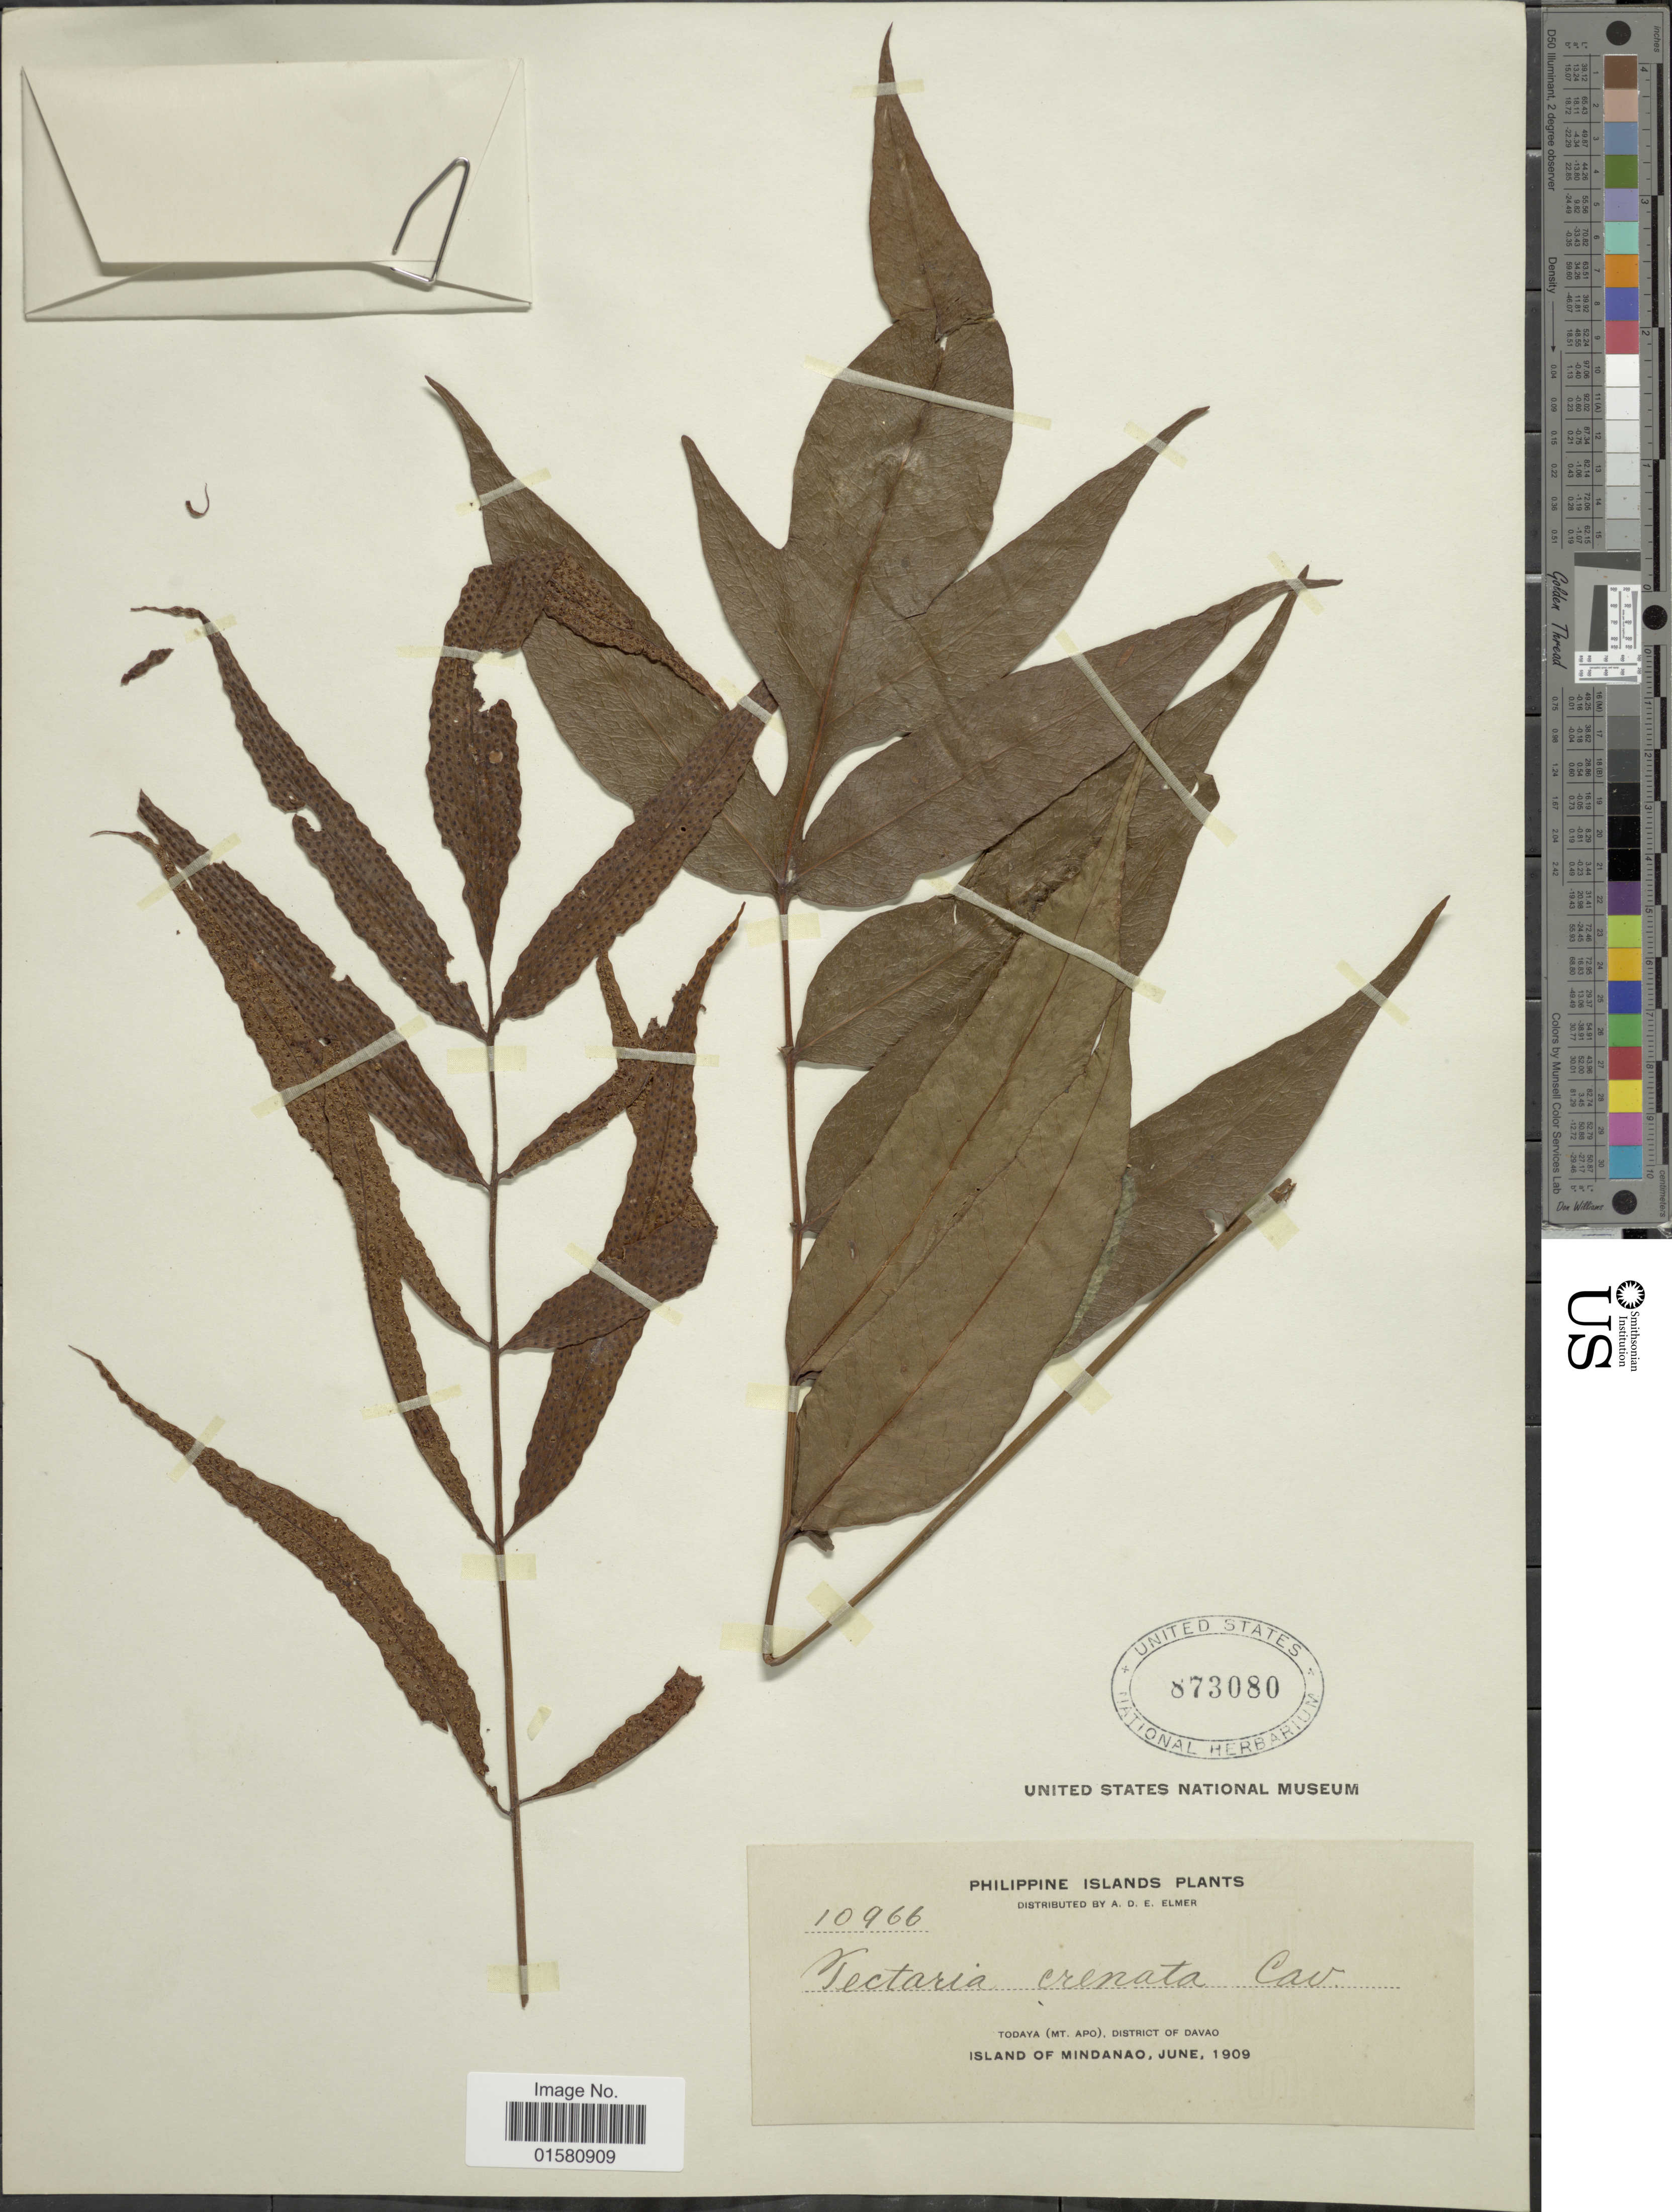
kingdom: Plantae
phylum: Tracheophyta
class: Polypodiopsida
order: Polypodiales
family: Tectariaceae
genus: Tectaria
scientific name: Tectaria crenata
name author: Cav.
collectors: A. D. E. Elmer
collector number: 10966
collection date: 1909-06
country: Philippines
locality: Todaya (Mt. Apo), District of Davao. Island of Mindanao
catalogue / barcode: US 873080